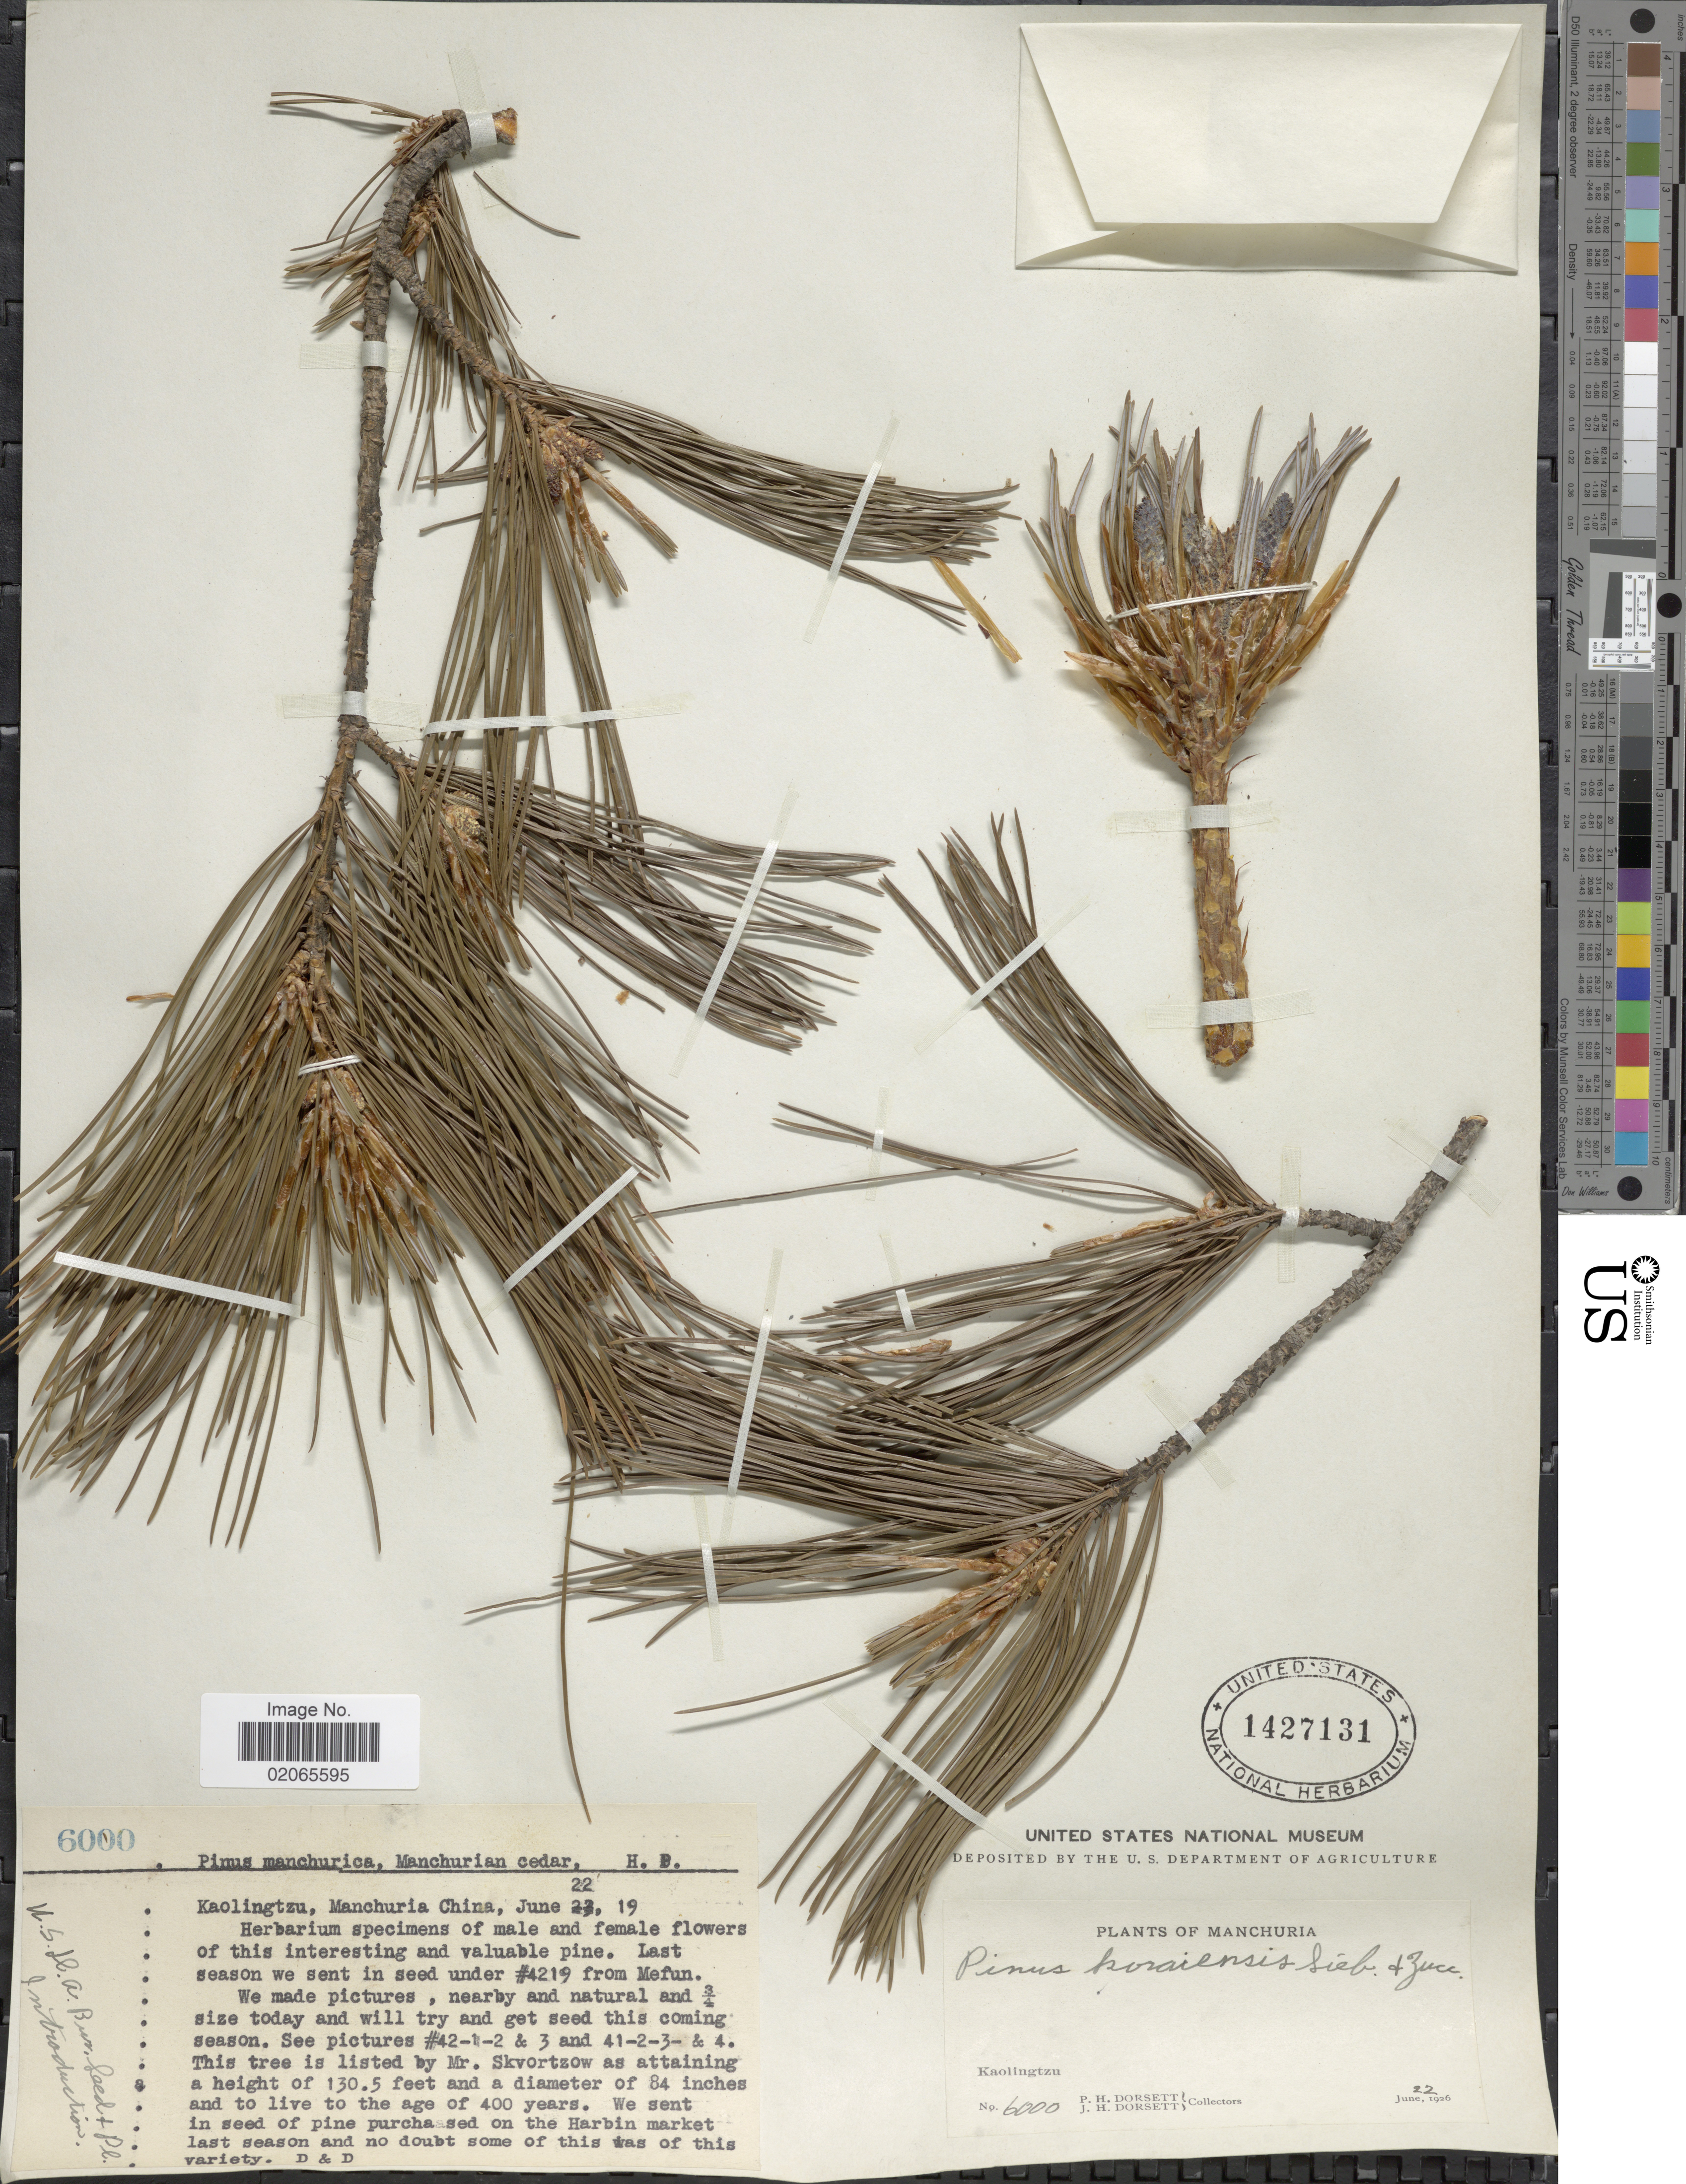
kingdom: Plantae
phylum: Tracheophyta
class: Pinopsida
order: Pinales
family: Pinaceae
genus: Pinus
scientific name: Pinus koraiensis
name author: Siebold & Zucc.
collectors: P. H. Dorsett & J. Dorsett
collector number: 6000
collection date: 1926-06-22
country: China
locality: Kaolingtzu, Manchuria China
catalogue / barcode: US 1427131